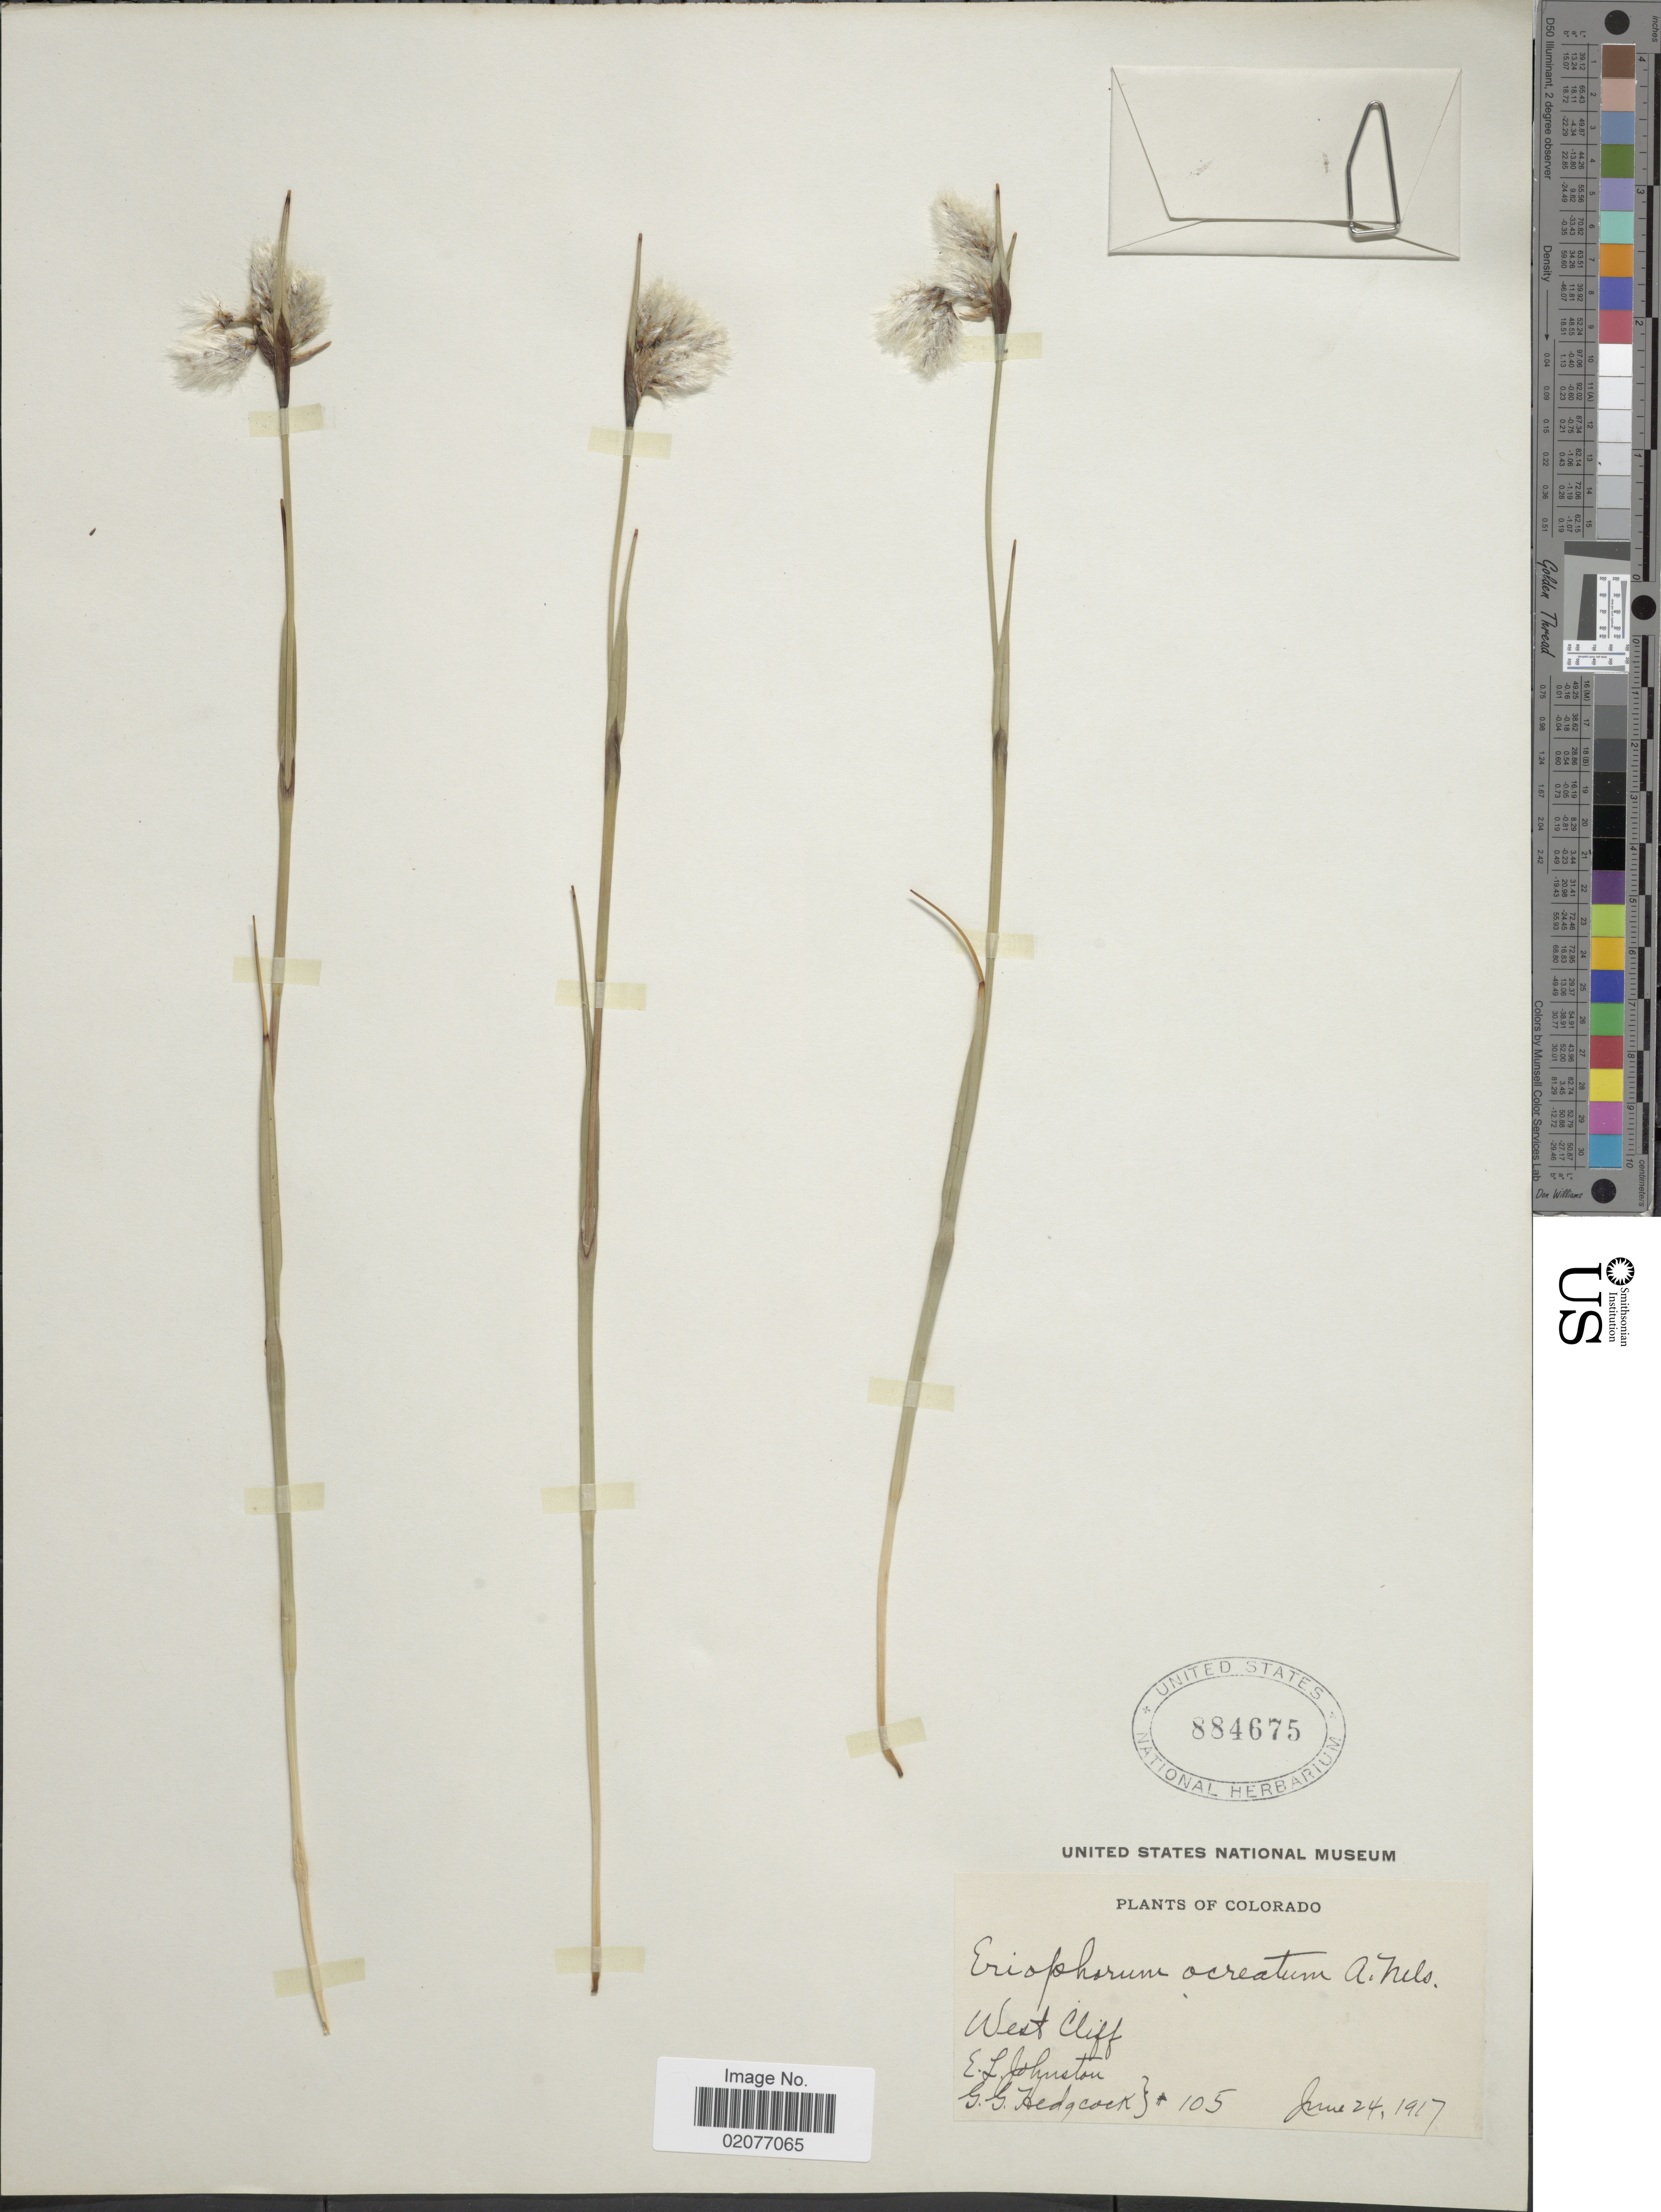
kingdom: Plantae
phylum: Tracheophyta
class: Liliopsida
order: Poales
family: Cyperaceae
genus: Eriophorum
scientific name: Eriophorum angustifolium subsp. angustifolium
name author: Honck.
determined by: Strong, Mark T., (BOT), Smithsonian Institution - National Museum of Natural History (UNITED STATES)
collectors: E. L. Johnston & G. Hedgcock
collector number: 105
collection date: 1917-06-24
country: United States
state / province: Colorado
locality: West Cliff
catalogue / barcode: US 884675